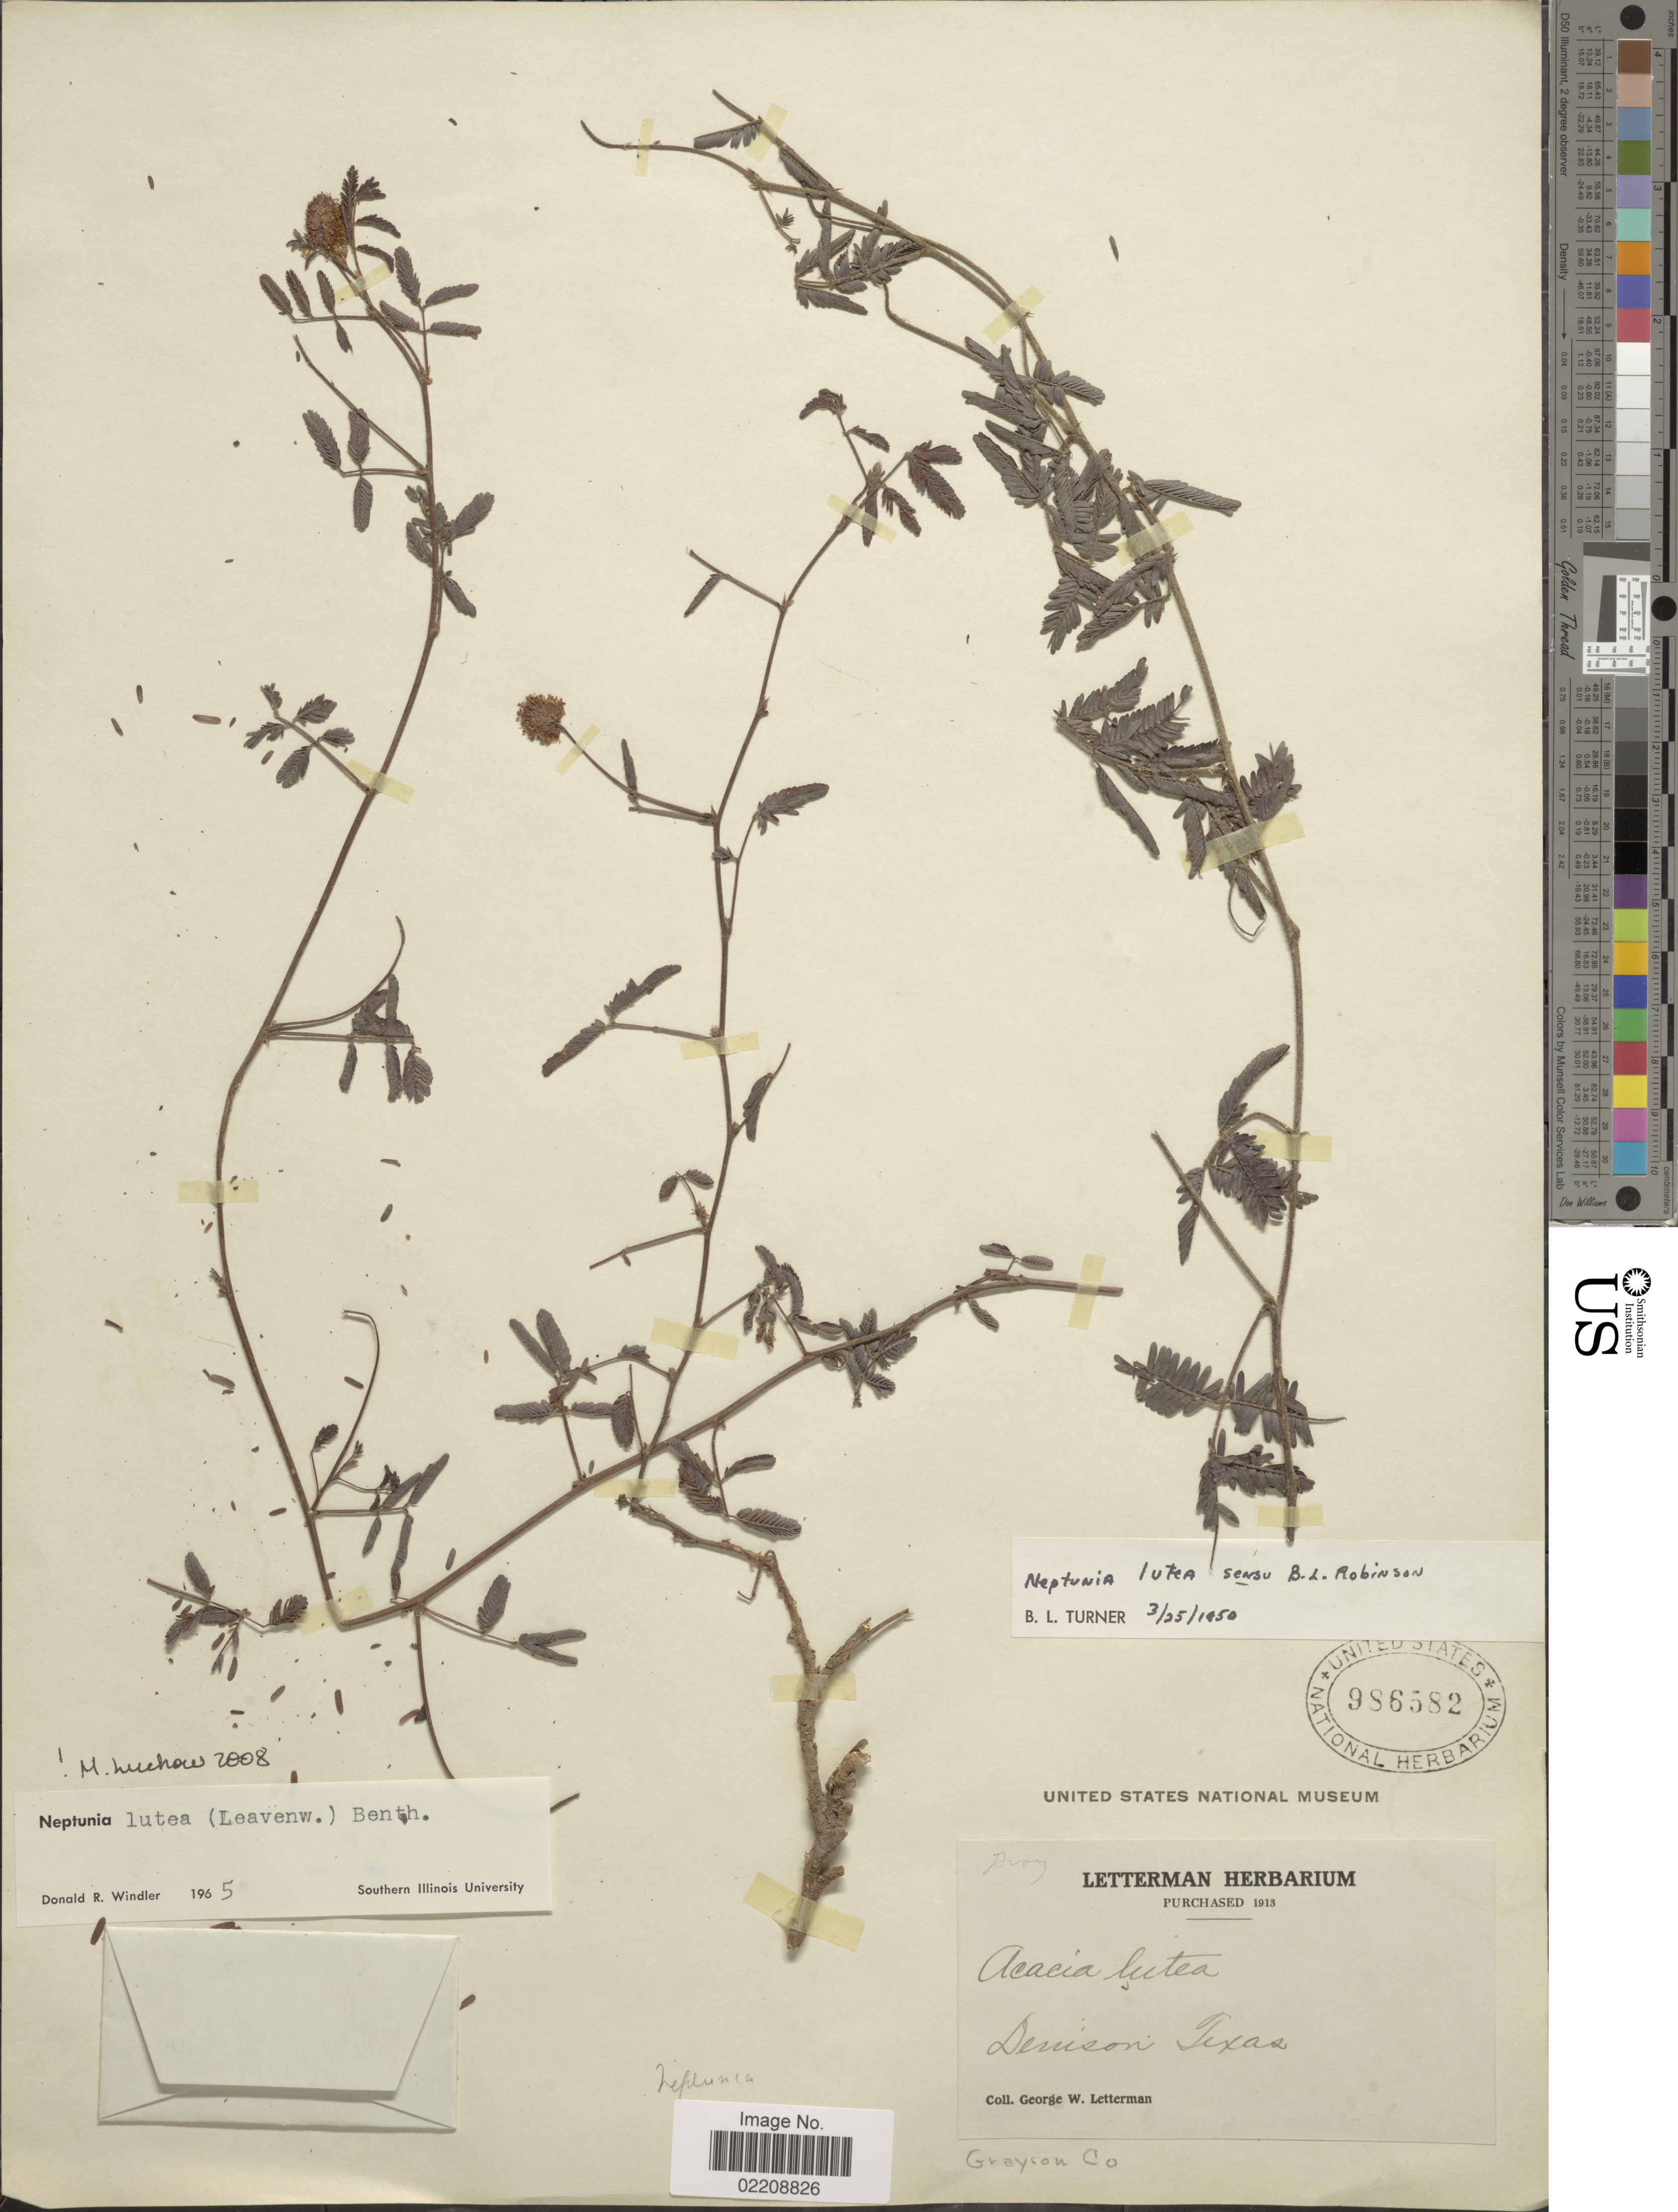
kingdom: Plantae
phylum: Tracheophyta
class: Magnoliopsida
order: Fabales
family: Fabaceae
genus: Neptunia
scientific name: Neptunia lutea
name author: (Leavenw.) Benth.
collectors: G. W. Letterman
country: United States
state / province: Texas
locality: Denison, Grayson Co.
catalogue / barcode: US 986582